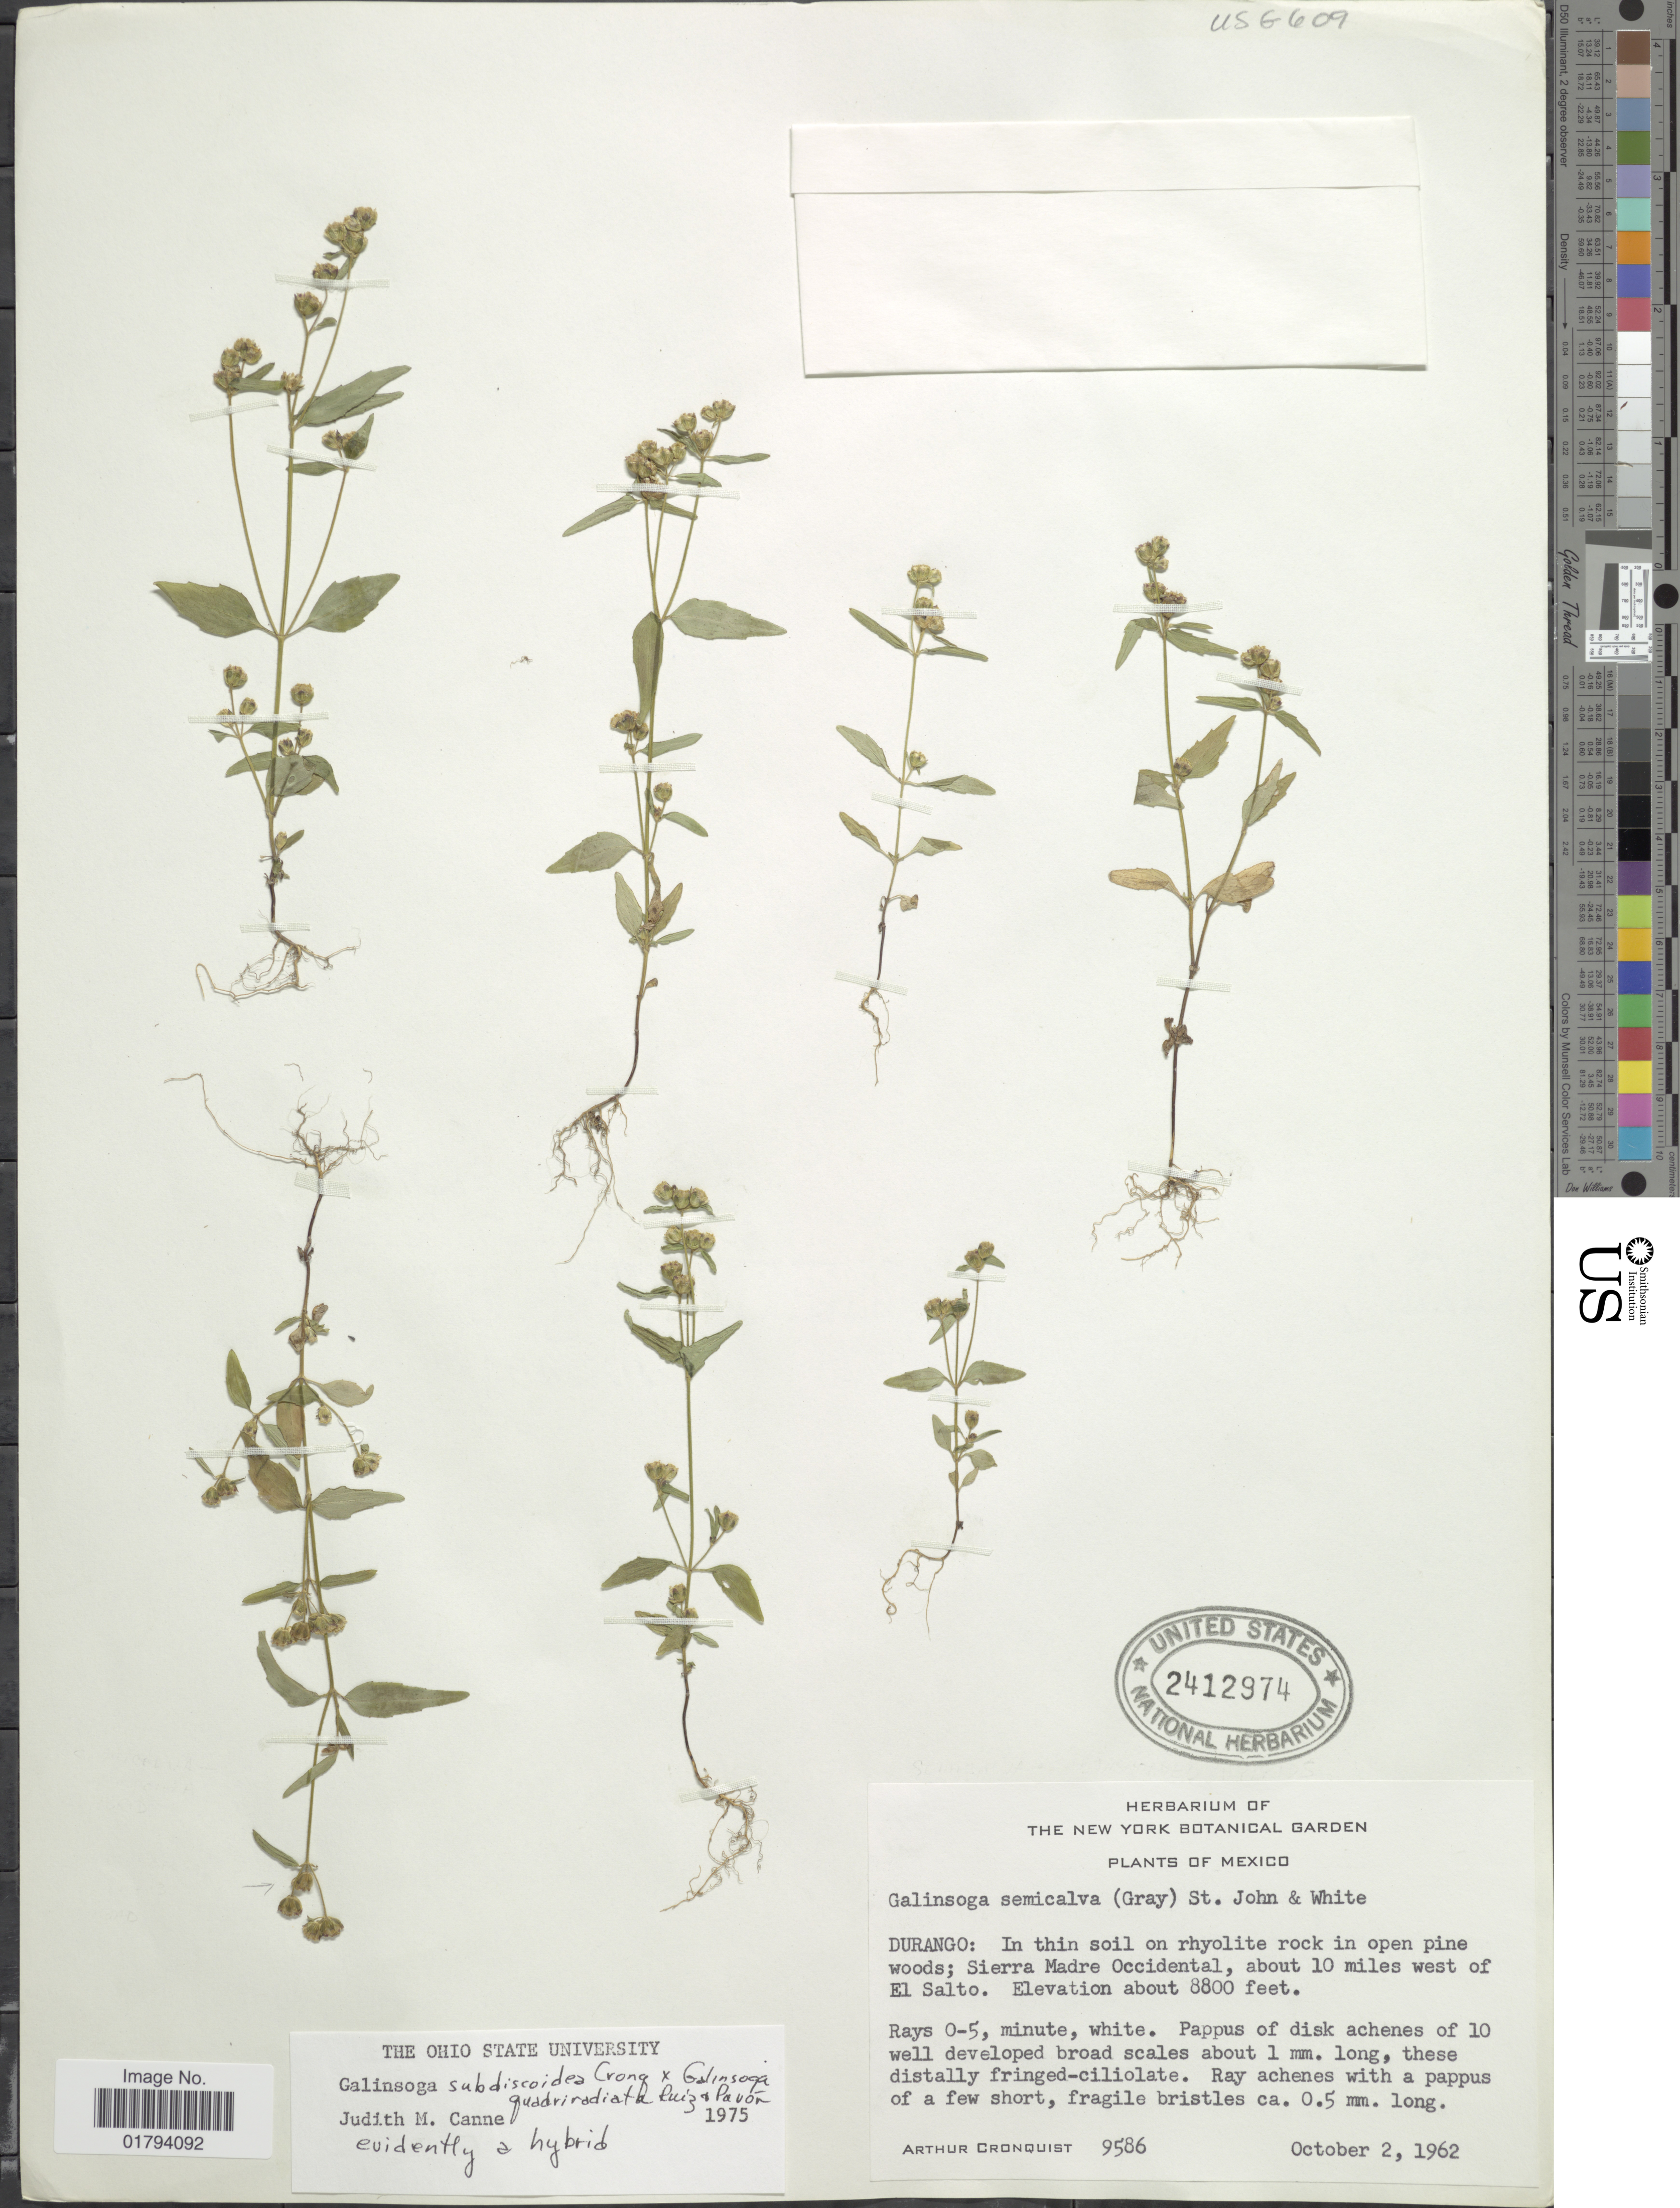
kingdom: Plantae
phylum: Tracheophyta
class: Magnoliopsida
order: Asterales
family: Asteraceae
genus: Galinsoga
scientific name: Galinsoga quadriradiata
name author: Ruiz & Pav.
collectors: A. J. Cronquist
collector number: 9586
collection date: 1962-10-02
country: Mexico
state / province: Durango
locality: In thin soil on rhyolite rock in open pine woods; Sierra Madre Occidental, about 10 miles west of El Salto.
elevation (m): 2682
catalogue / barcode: US 2412974